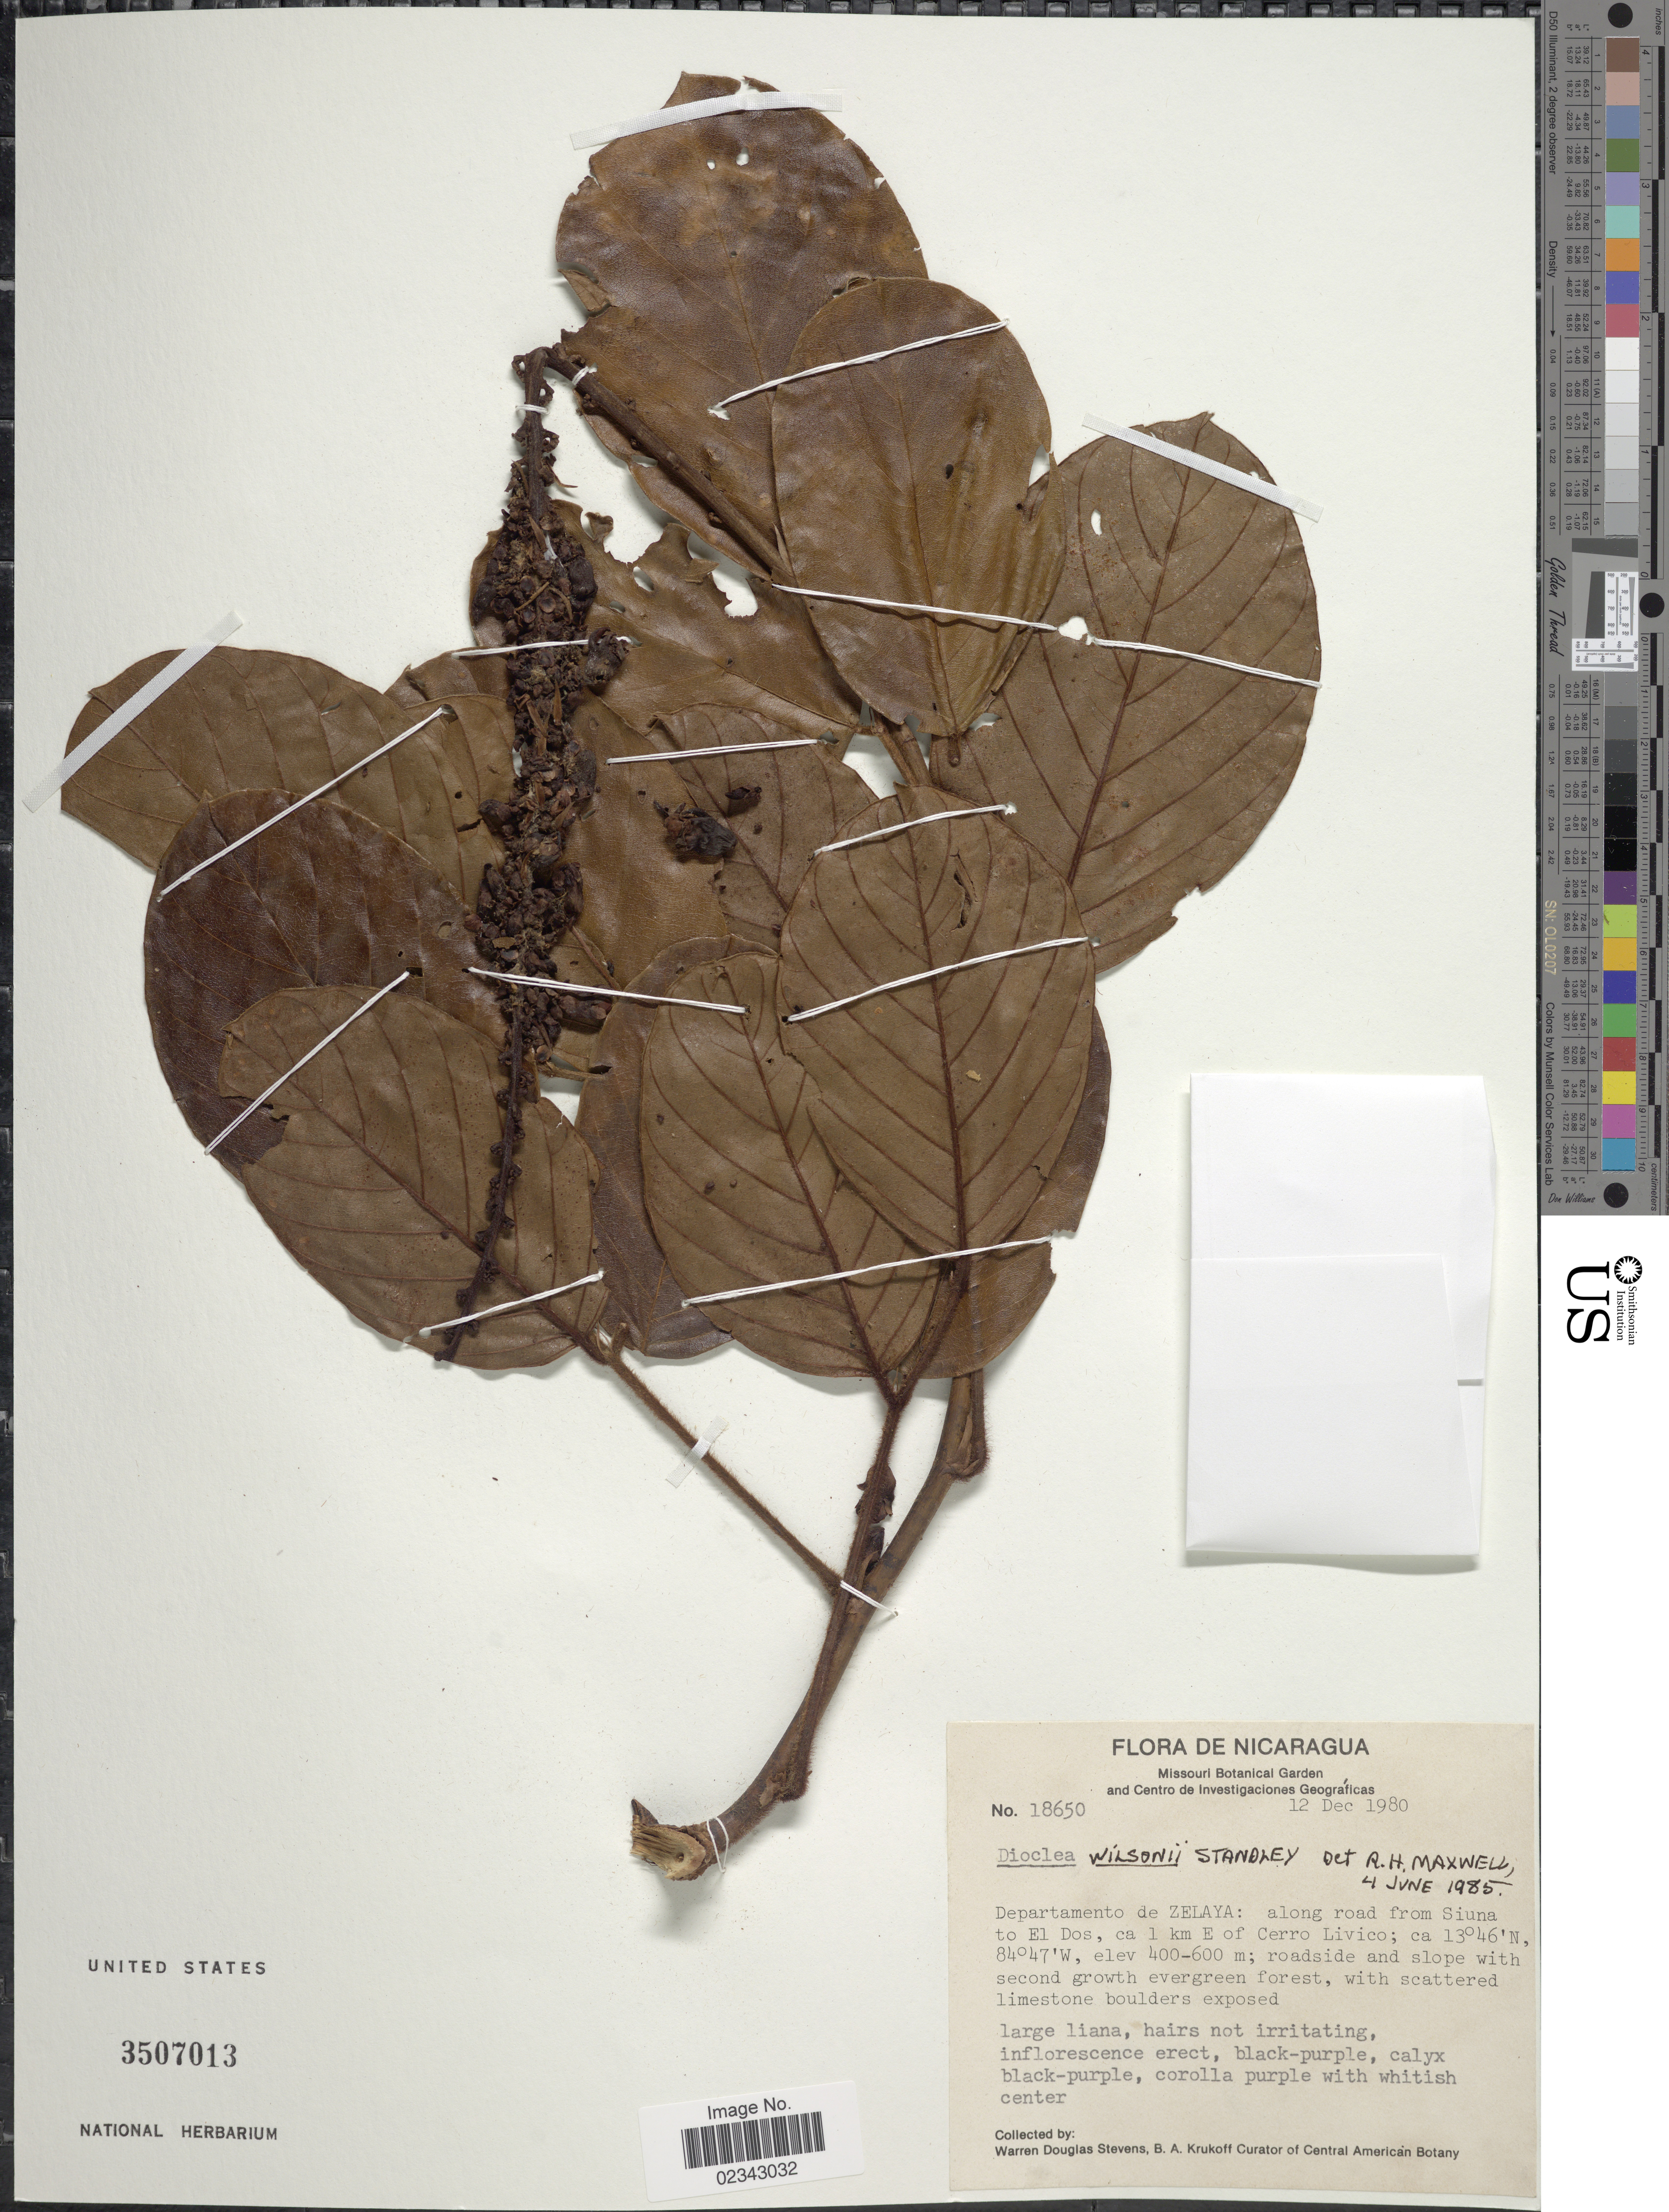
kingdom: Plantae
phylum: Tracheophyta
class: Magnoliopsida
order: Fabales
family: Fabaceae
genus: Macropsychanthus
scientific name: Macropsychanthus wilsonii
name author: (Standl.) L.P. Queiroz & Snak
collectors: W. D. Stevens & B. A. Krukoff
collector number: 18650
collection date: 1980-12-12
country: Nicaragua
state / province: Atlantico Norte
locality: Departamento de Zelaya: along road from Siuna to El Dos, ca. 1 km E of Cerro Livico; roadside and slope with second growth evergreen forest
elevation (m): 400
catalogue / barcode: US 3507013